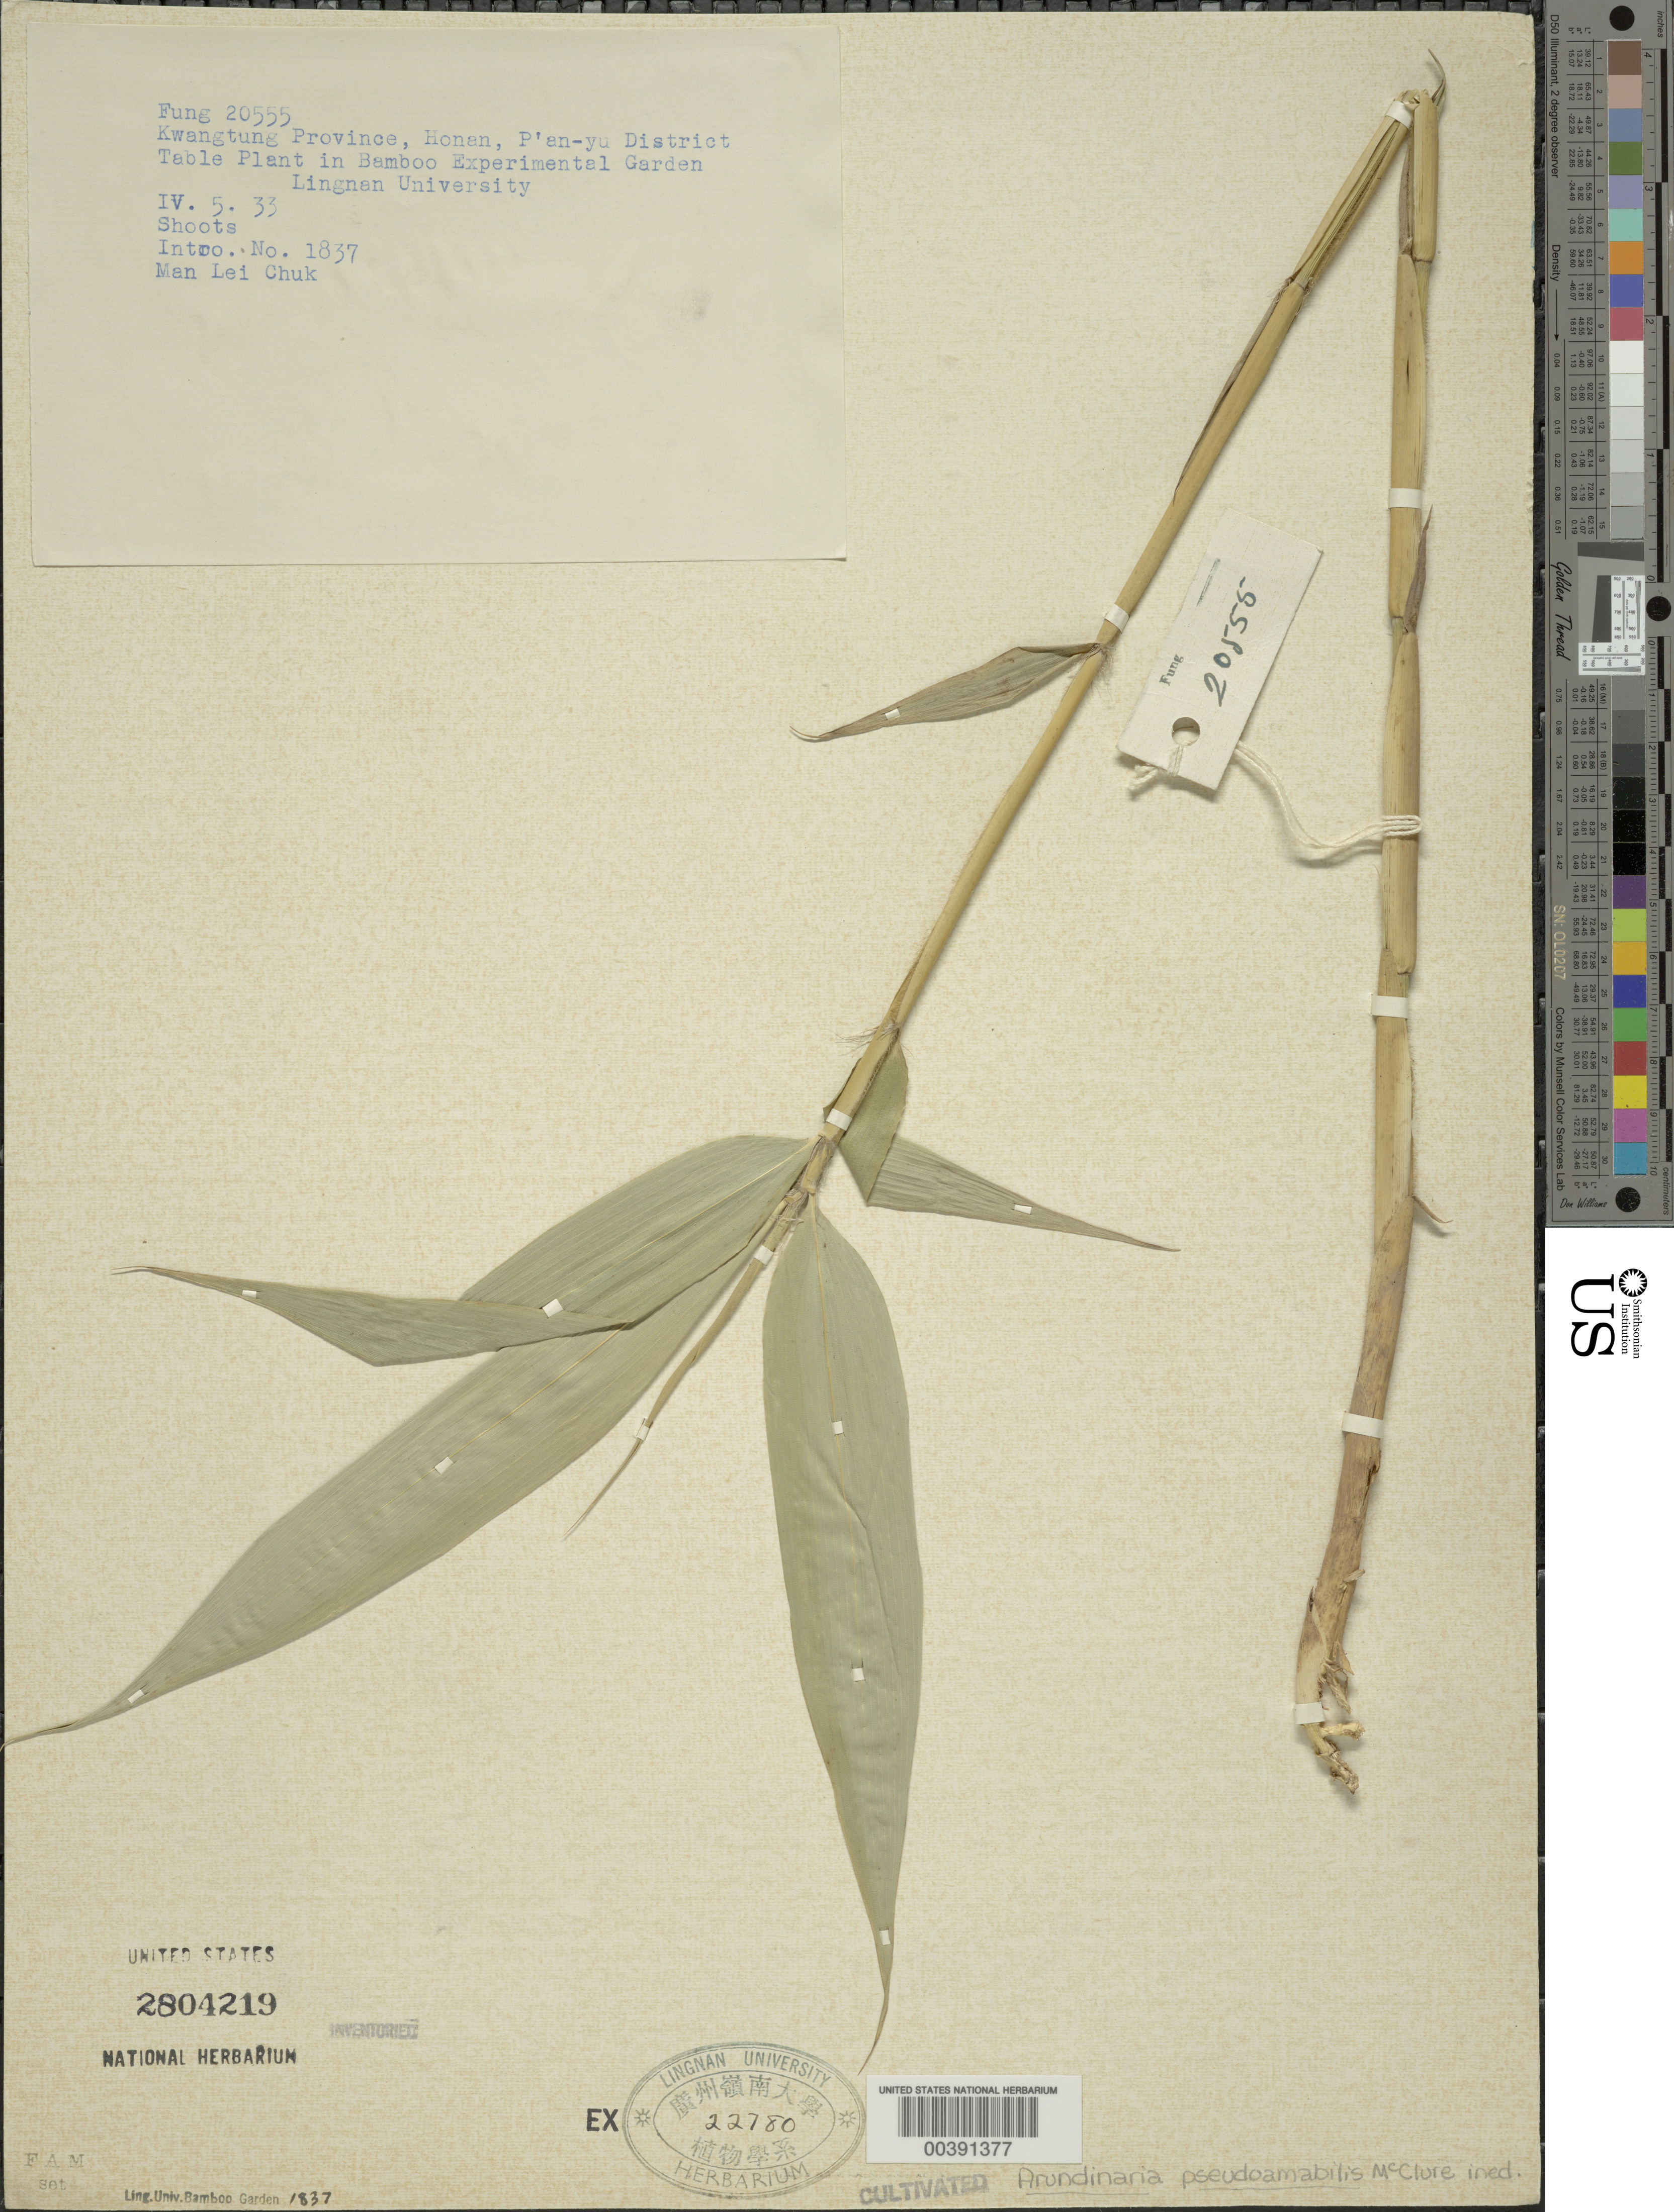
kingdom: Plantae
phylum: Tracheophyta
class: Liliopsida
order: Poales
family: Poaceae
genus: Arundinaria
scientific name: Arundinaria pseudoamabilis McClure, ined.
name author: McClure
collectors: H. L. Fung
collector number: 20555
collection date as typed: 05 Apr 1933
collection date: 1933-04-05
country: China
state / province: Guangdong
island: Honam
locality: P'an-yu, lingnan univ. b.g.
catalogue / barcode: US 2804219